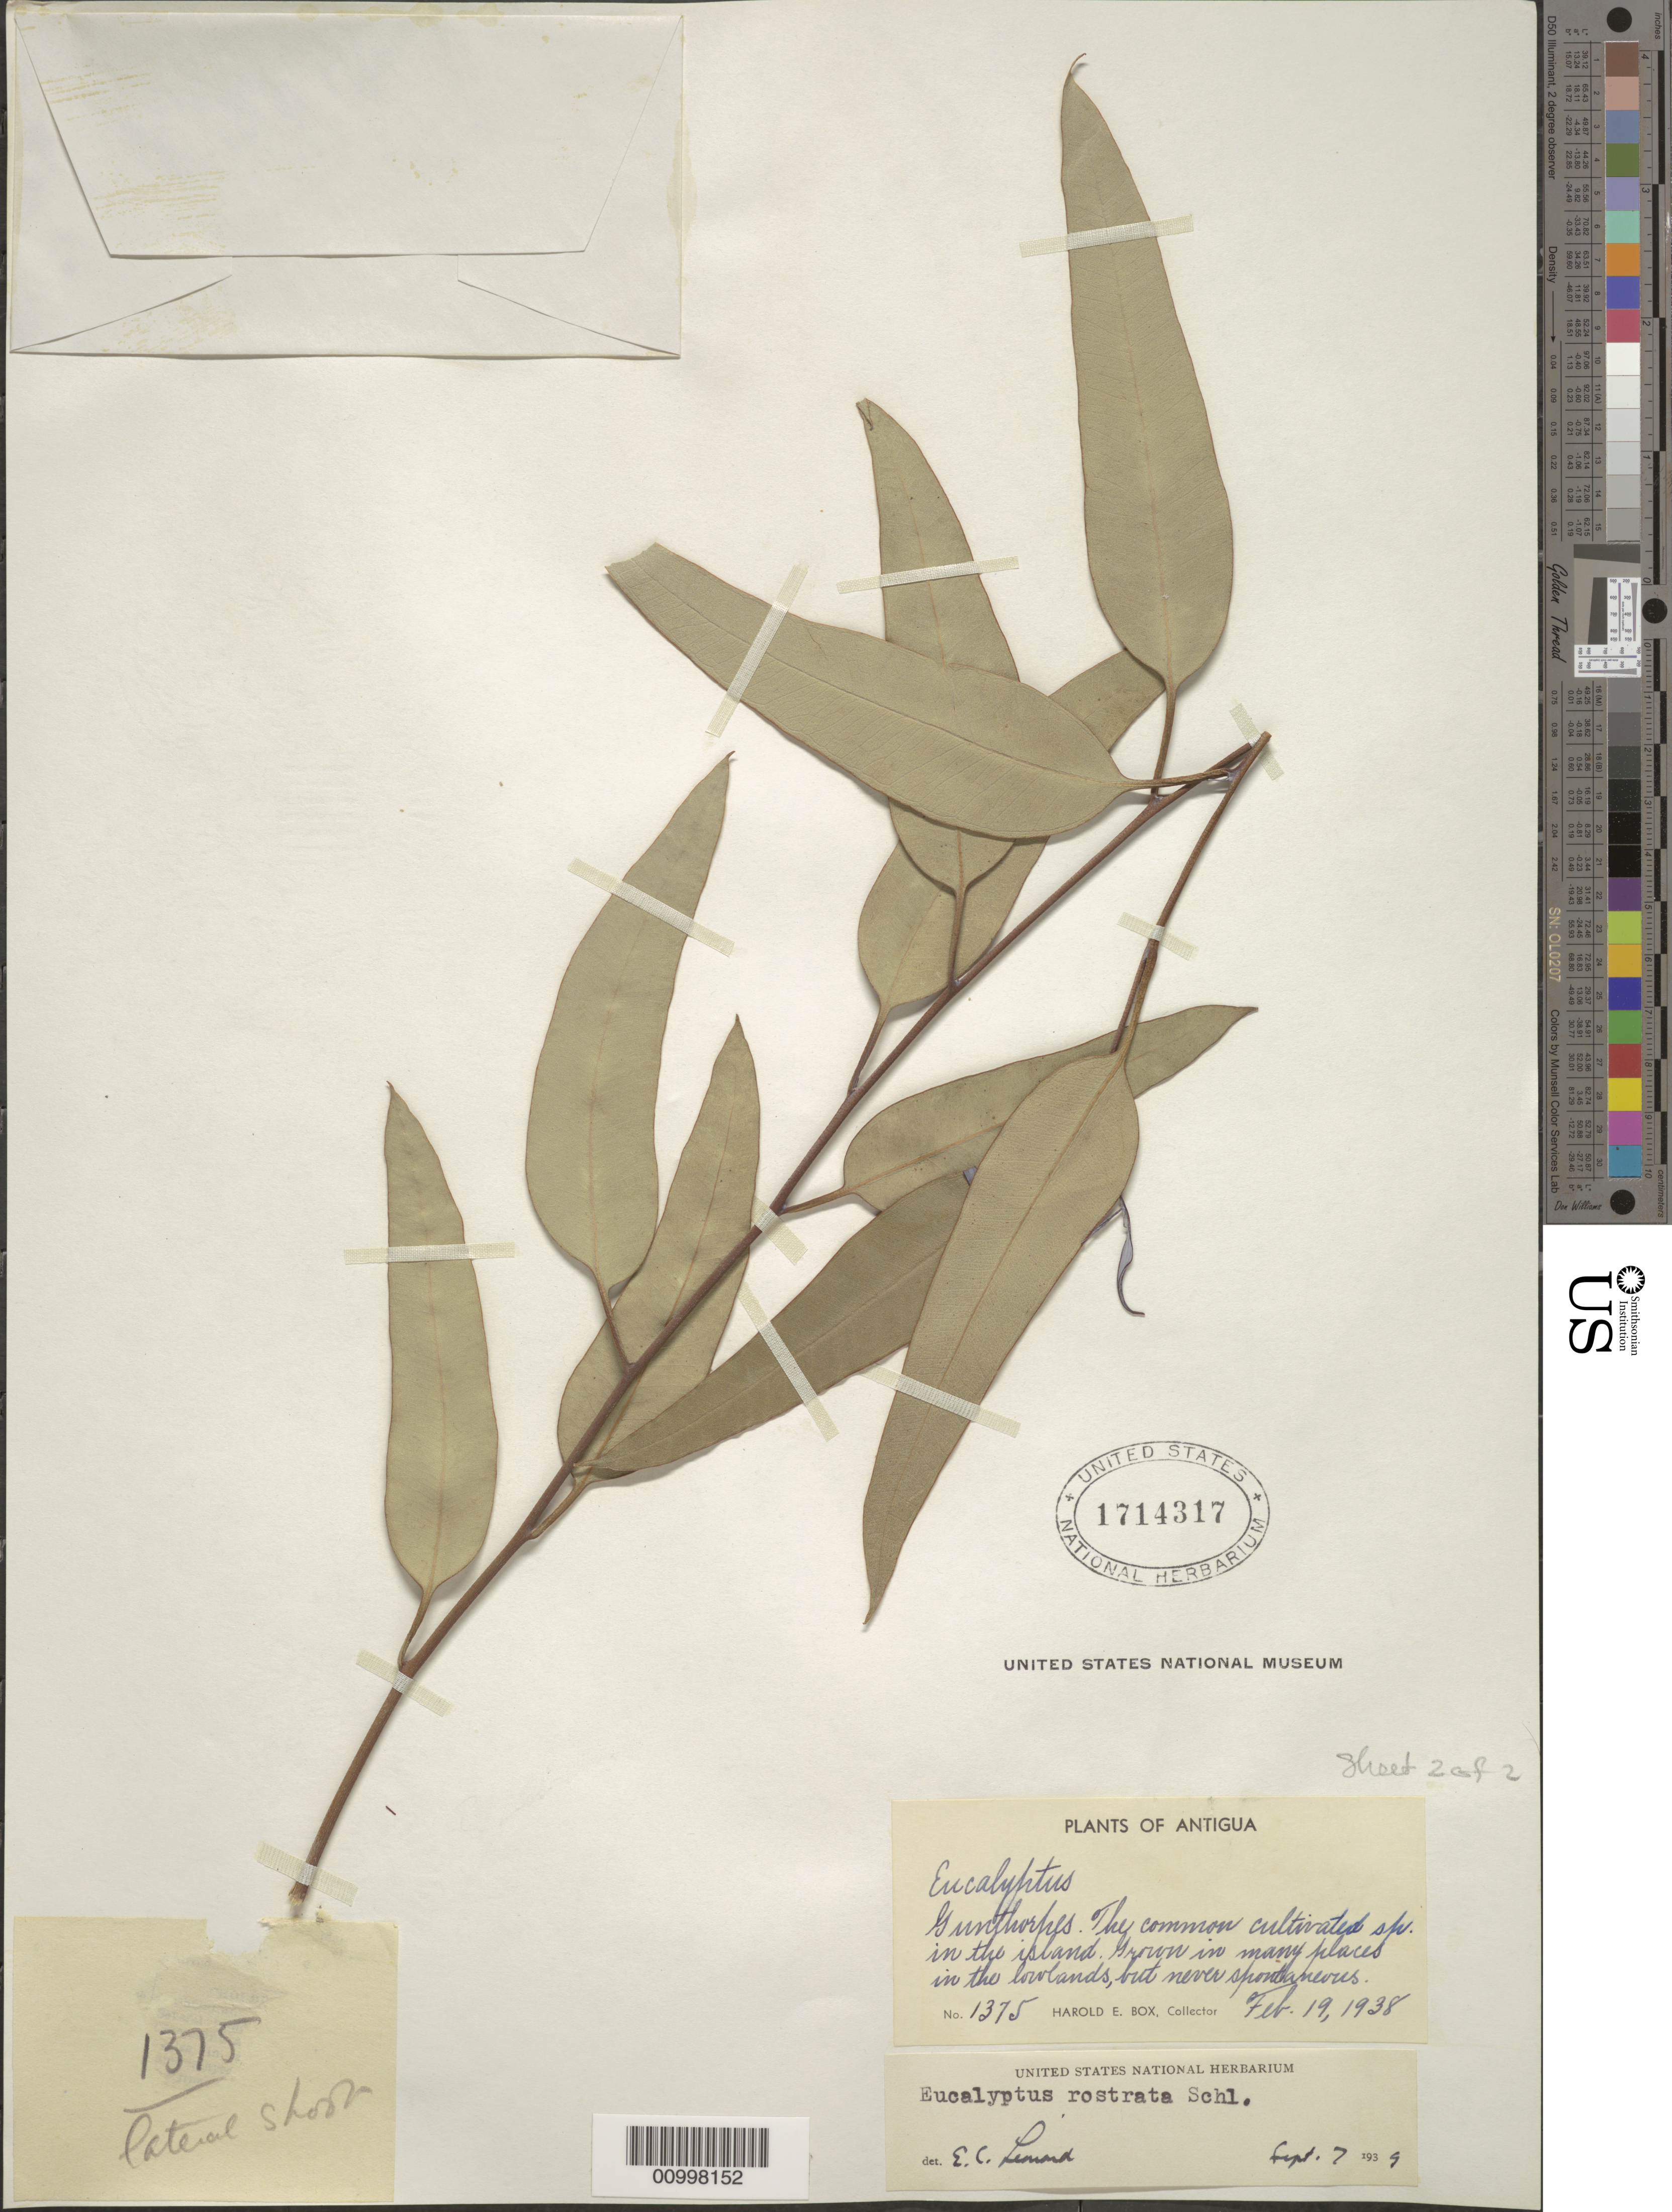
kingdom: Plantae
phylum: Tracheophyta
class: Magnoliopsida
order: Myrtales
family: Myrtaceae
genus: Eucalyptus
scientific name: Eucalyptus rostrata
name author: Schltdl.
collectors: H. E. Box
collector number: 1375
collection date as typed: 19 Feb 1938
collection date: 1938-02-19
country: Antigua and Barbuda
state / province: Saint George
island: Antigua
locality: Gunthorpes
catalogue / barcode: US 1714317